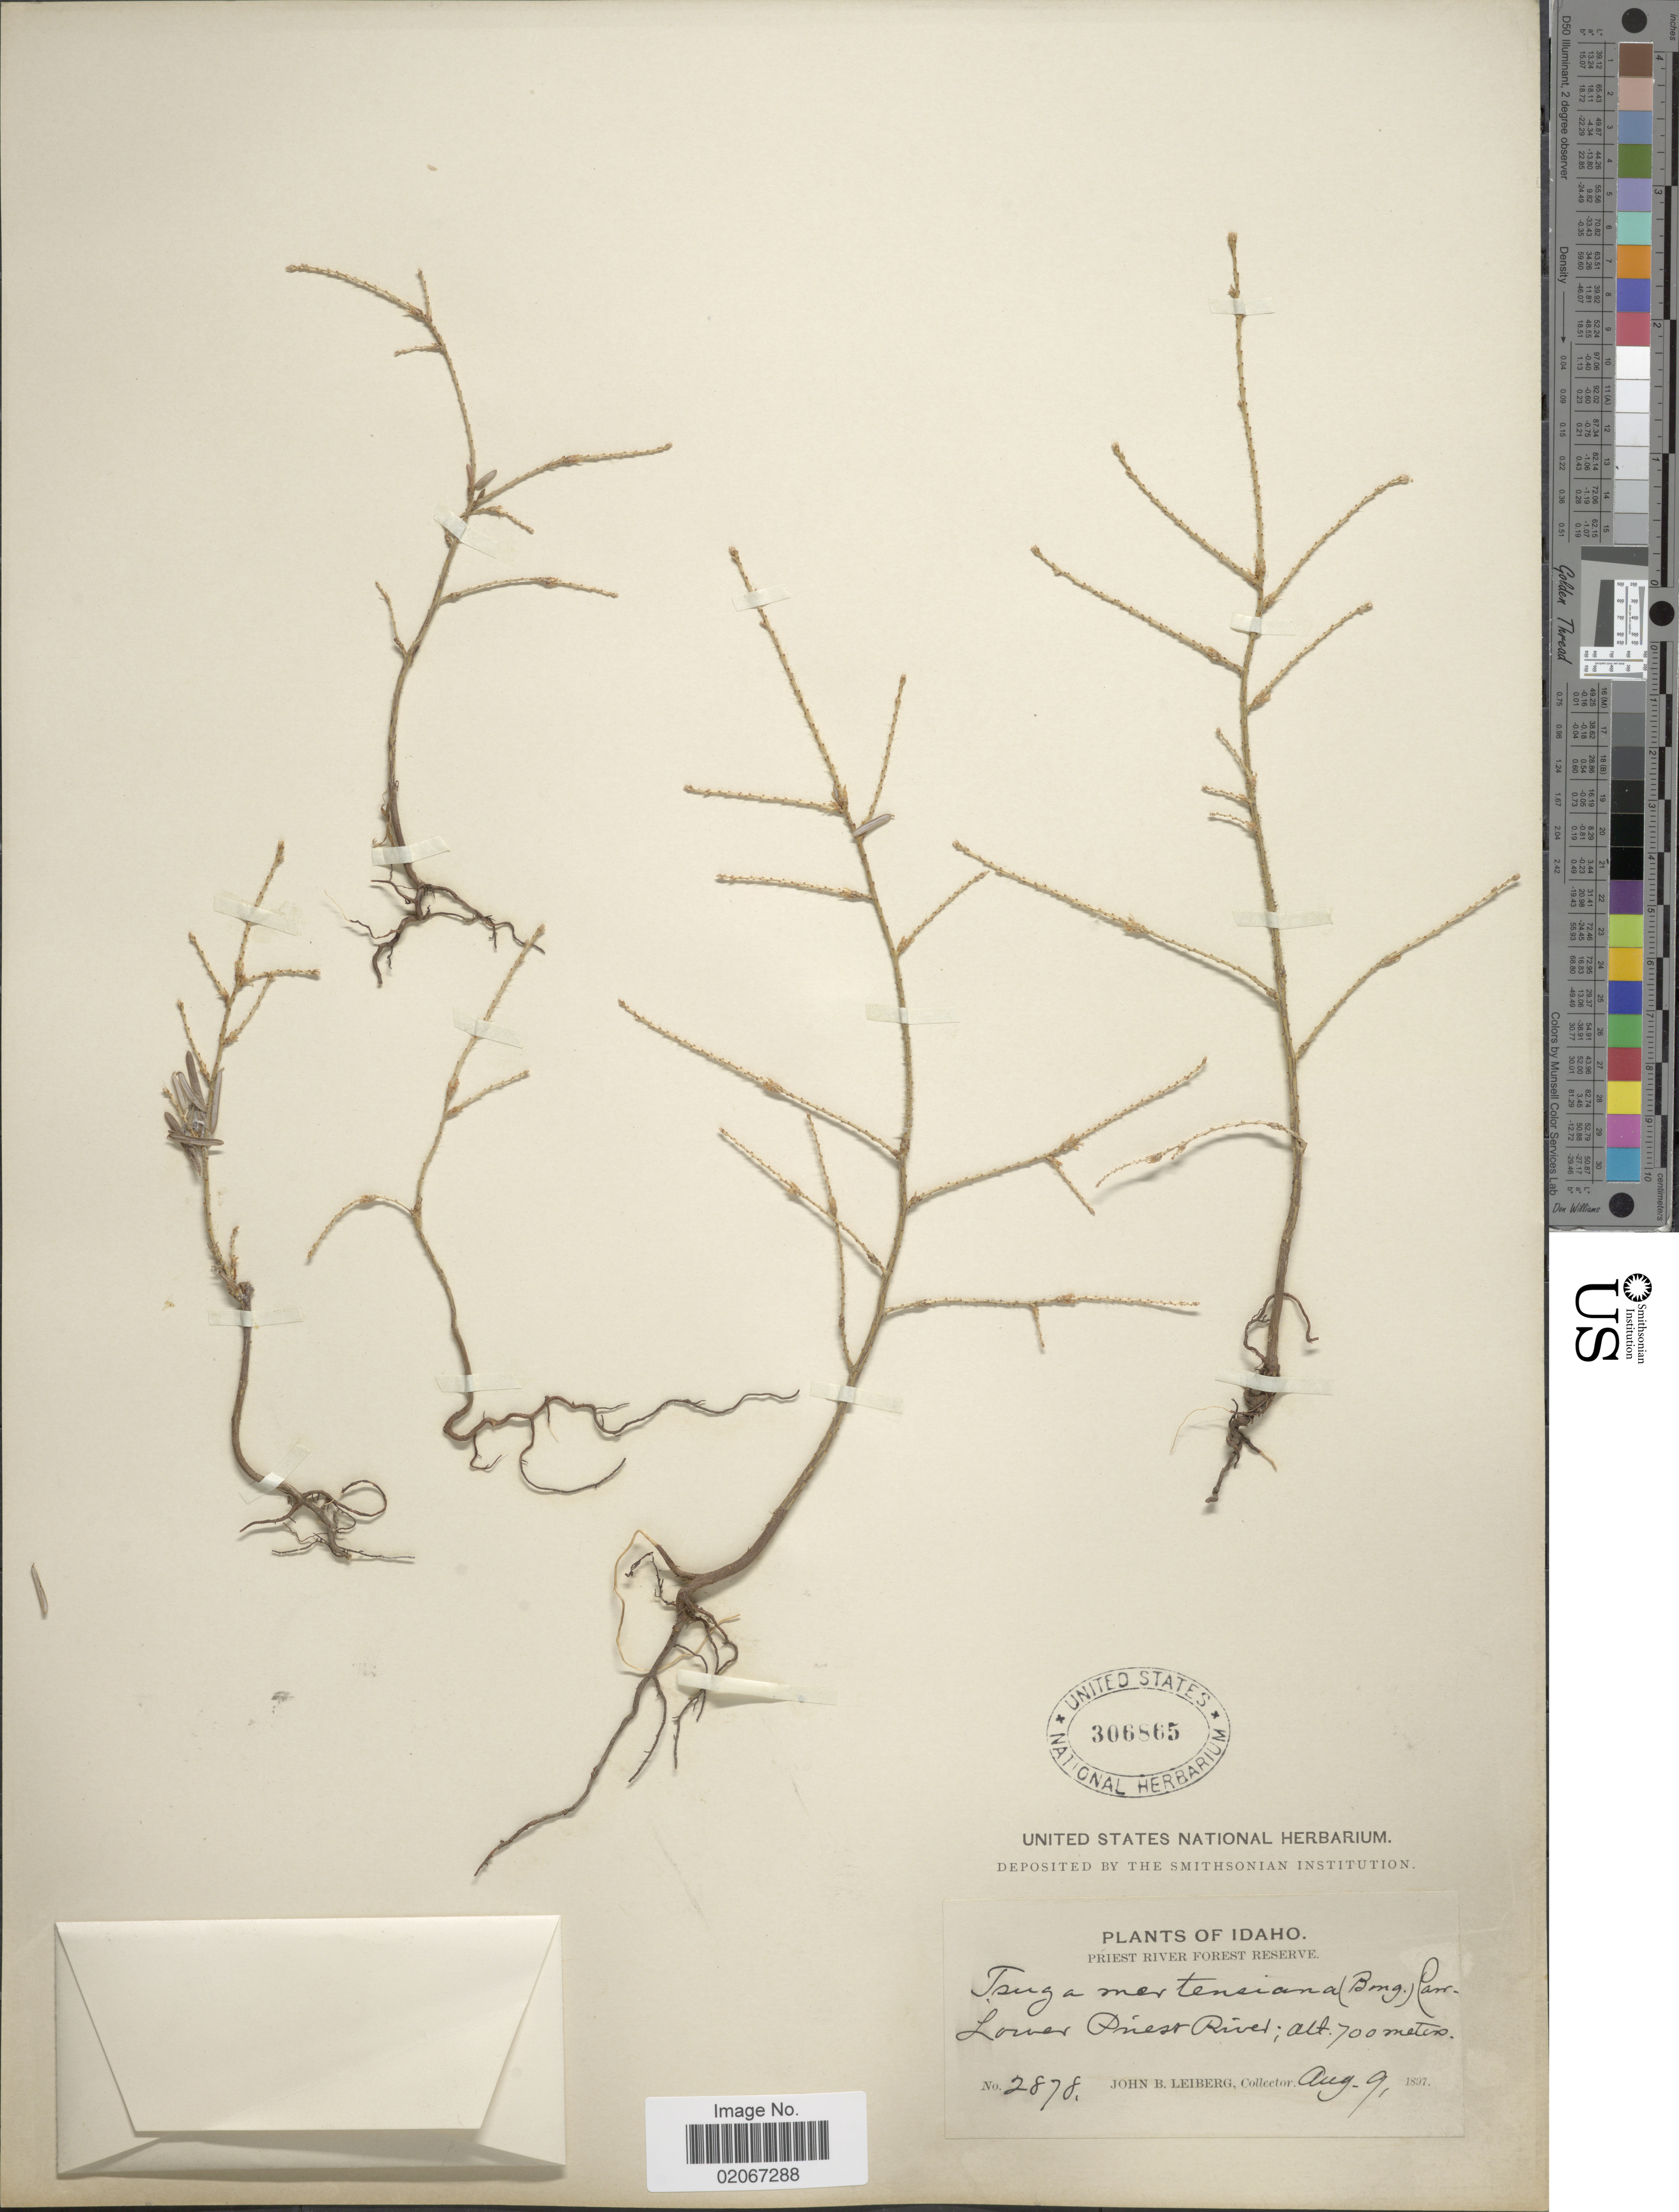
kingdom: Plantae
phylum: Tracheophyta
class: Pinopsida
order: Pinales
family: Pinaceae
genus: Tsuga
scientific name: Tsuga heterophylla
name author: (Raf.) Sarg.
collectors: J. B. Leiberg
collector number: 2878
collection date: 1897-08-09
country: United States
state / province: Idaho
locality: Priest River Forest Reserve. Lower Priest River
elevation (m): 700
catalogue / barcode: US 306865